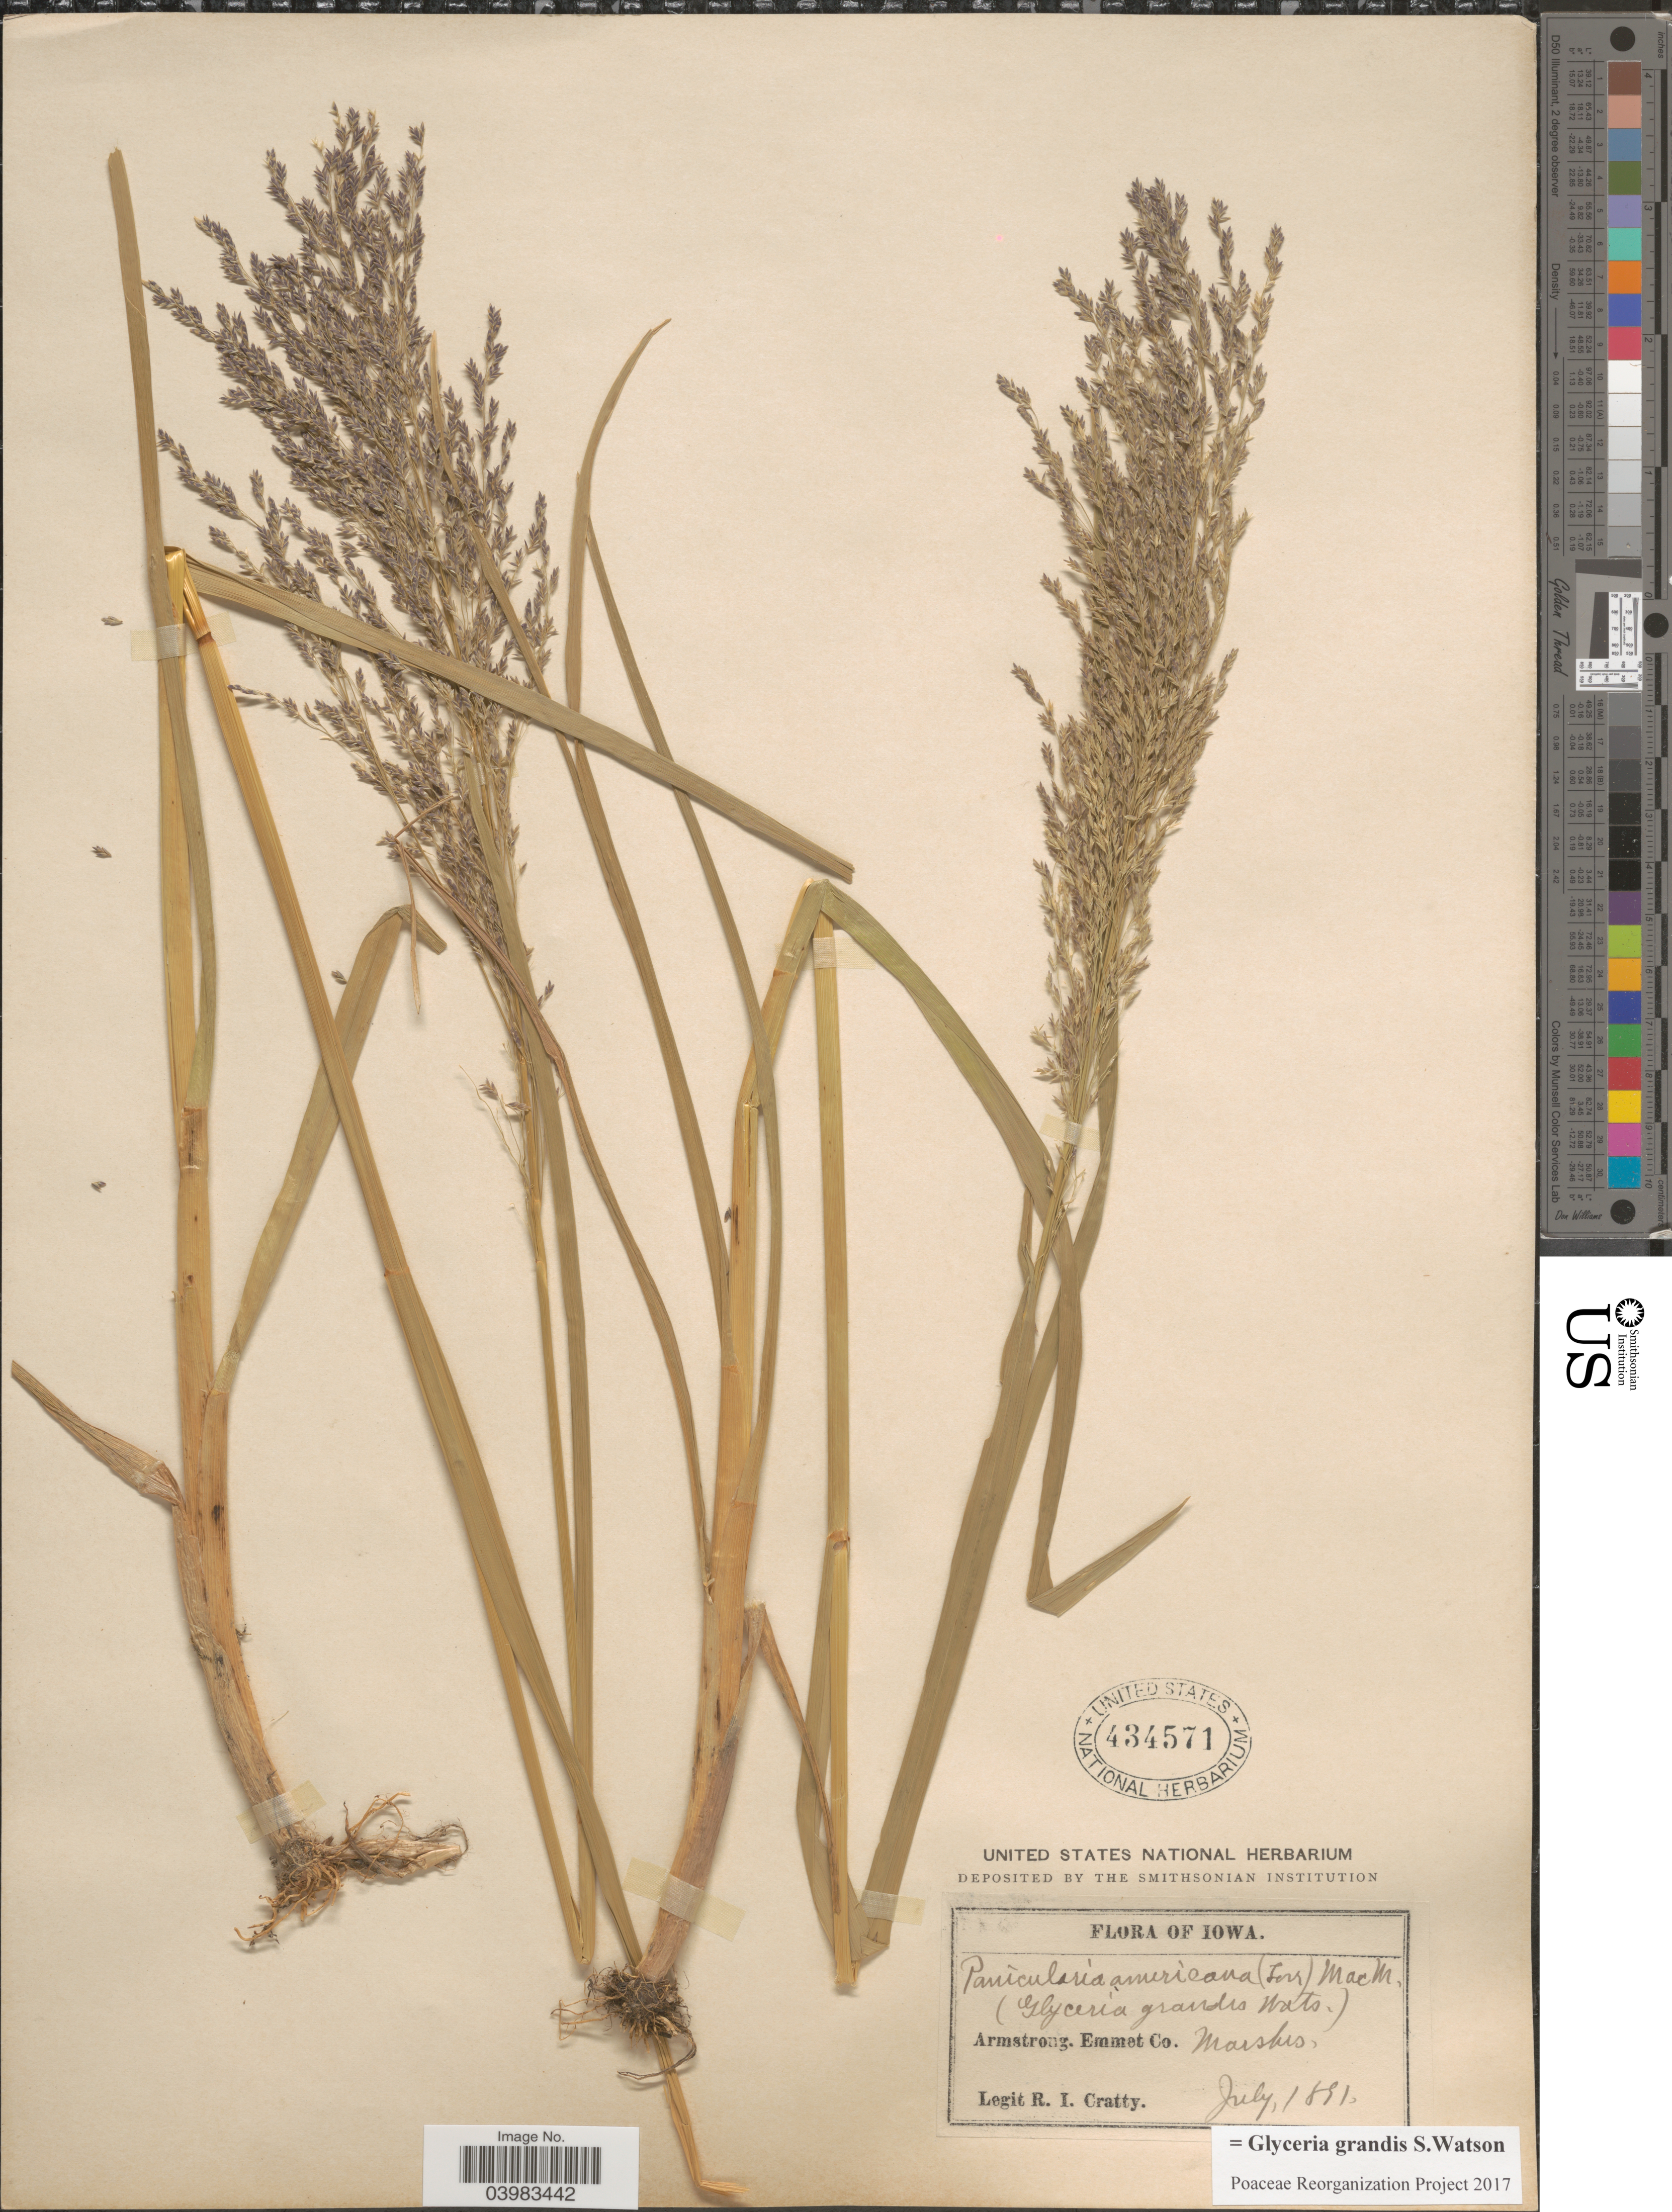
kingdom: Plantae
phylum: Tracheophyta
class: Liliopsida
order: Poales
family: Poaceae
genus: Glyceria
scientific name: Glyceria grandis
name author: S. Watson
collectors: R. Cratty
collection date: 1891-07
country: United States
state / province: Iowa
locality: Armstrong. Emmet Co.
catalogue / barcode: US 434571